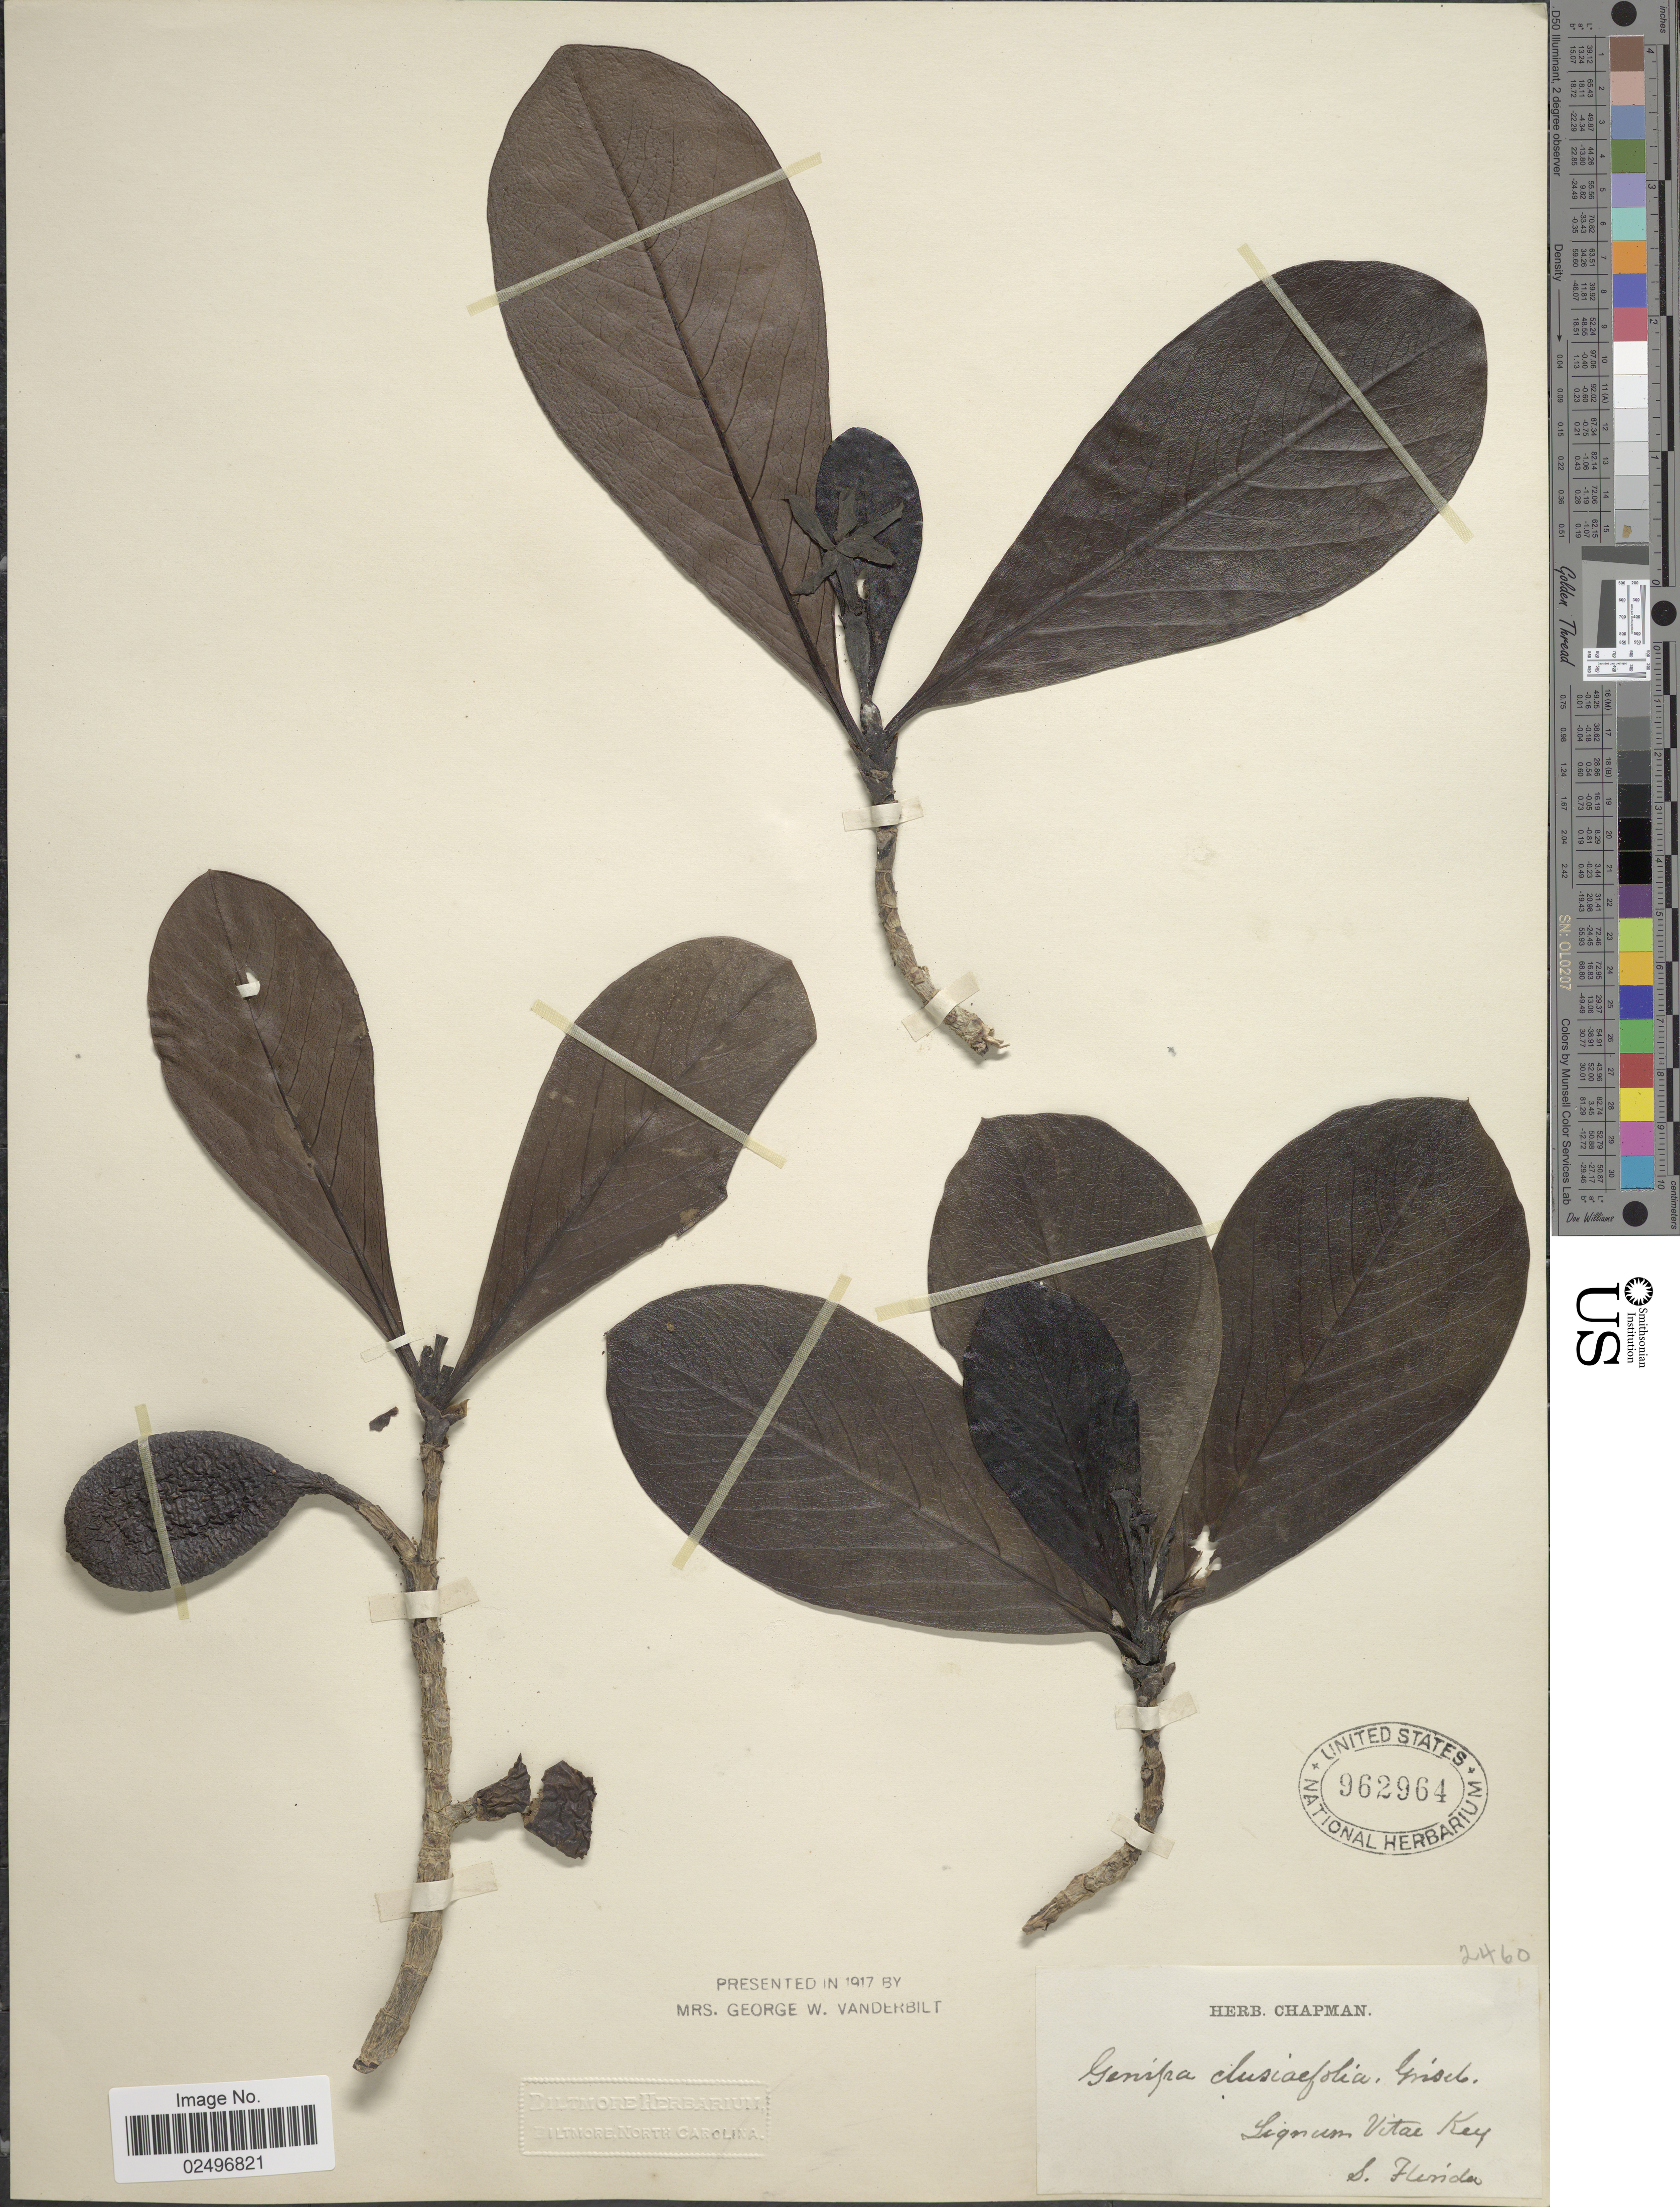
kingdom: Plantae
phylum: Tracheophyta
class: Magnoliopsida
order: Gentianales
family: Rubiaceae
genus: Casasia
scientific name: Casasia clusiifolia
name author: (Jacq.) Urb.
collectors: ex herb. Chapman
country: United States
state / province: Florida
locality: Lignum Vitae Key, S. Florida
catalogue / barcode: US 962964